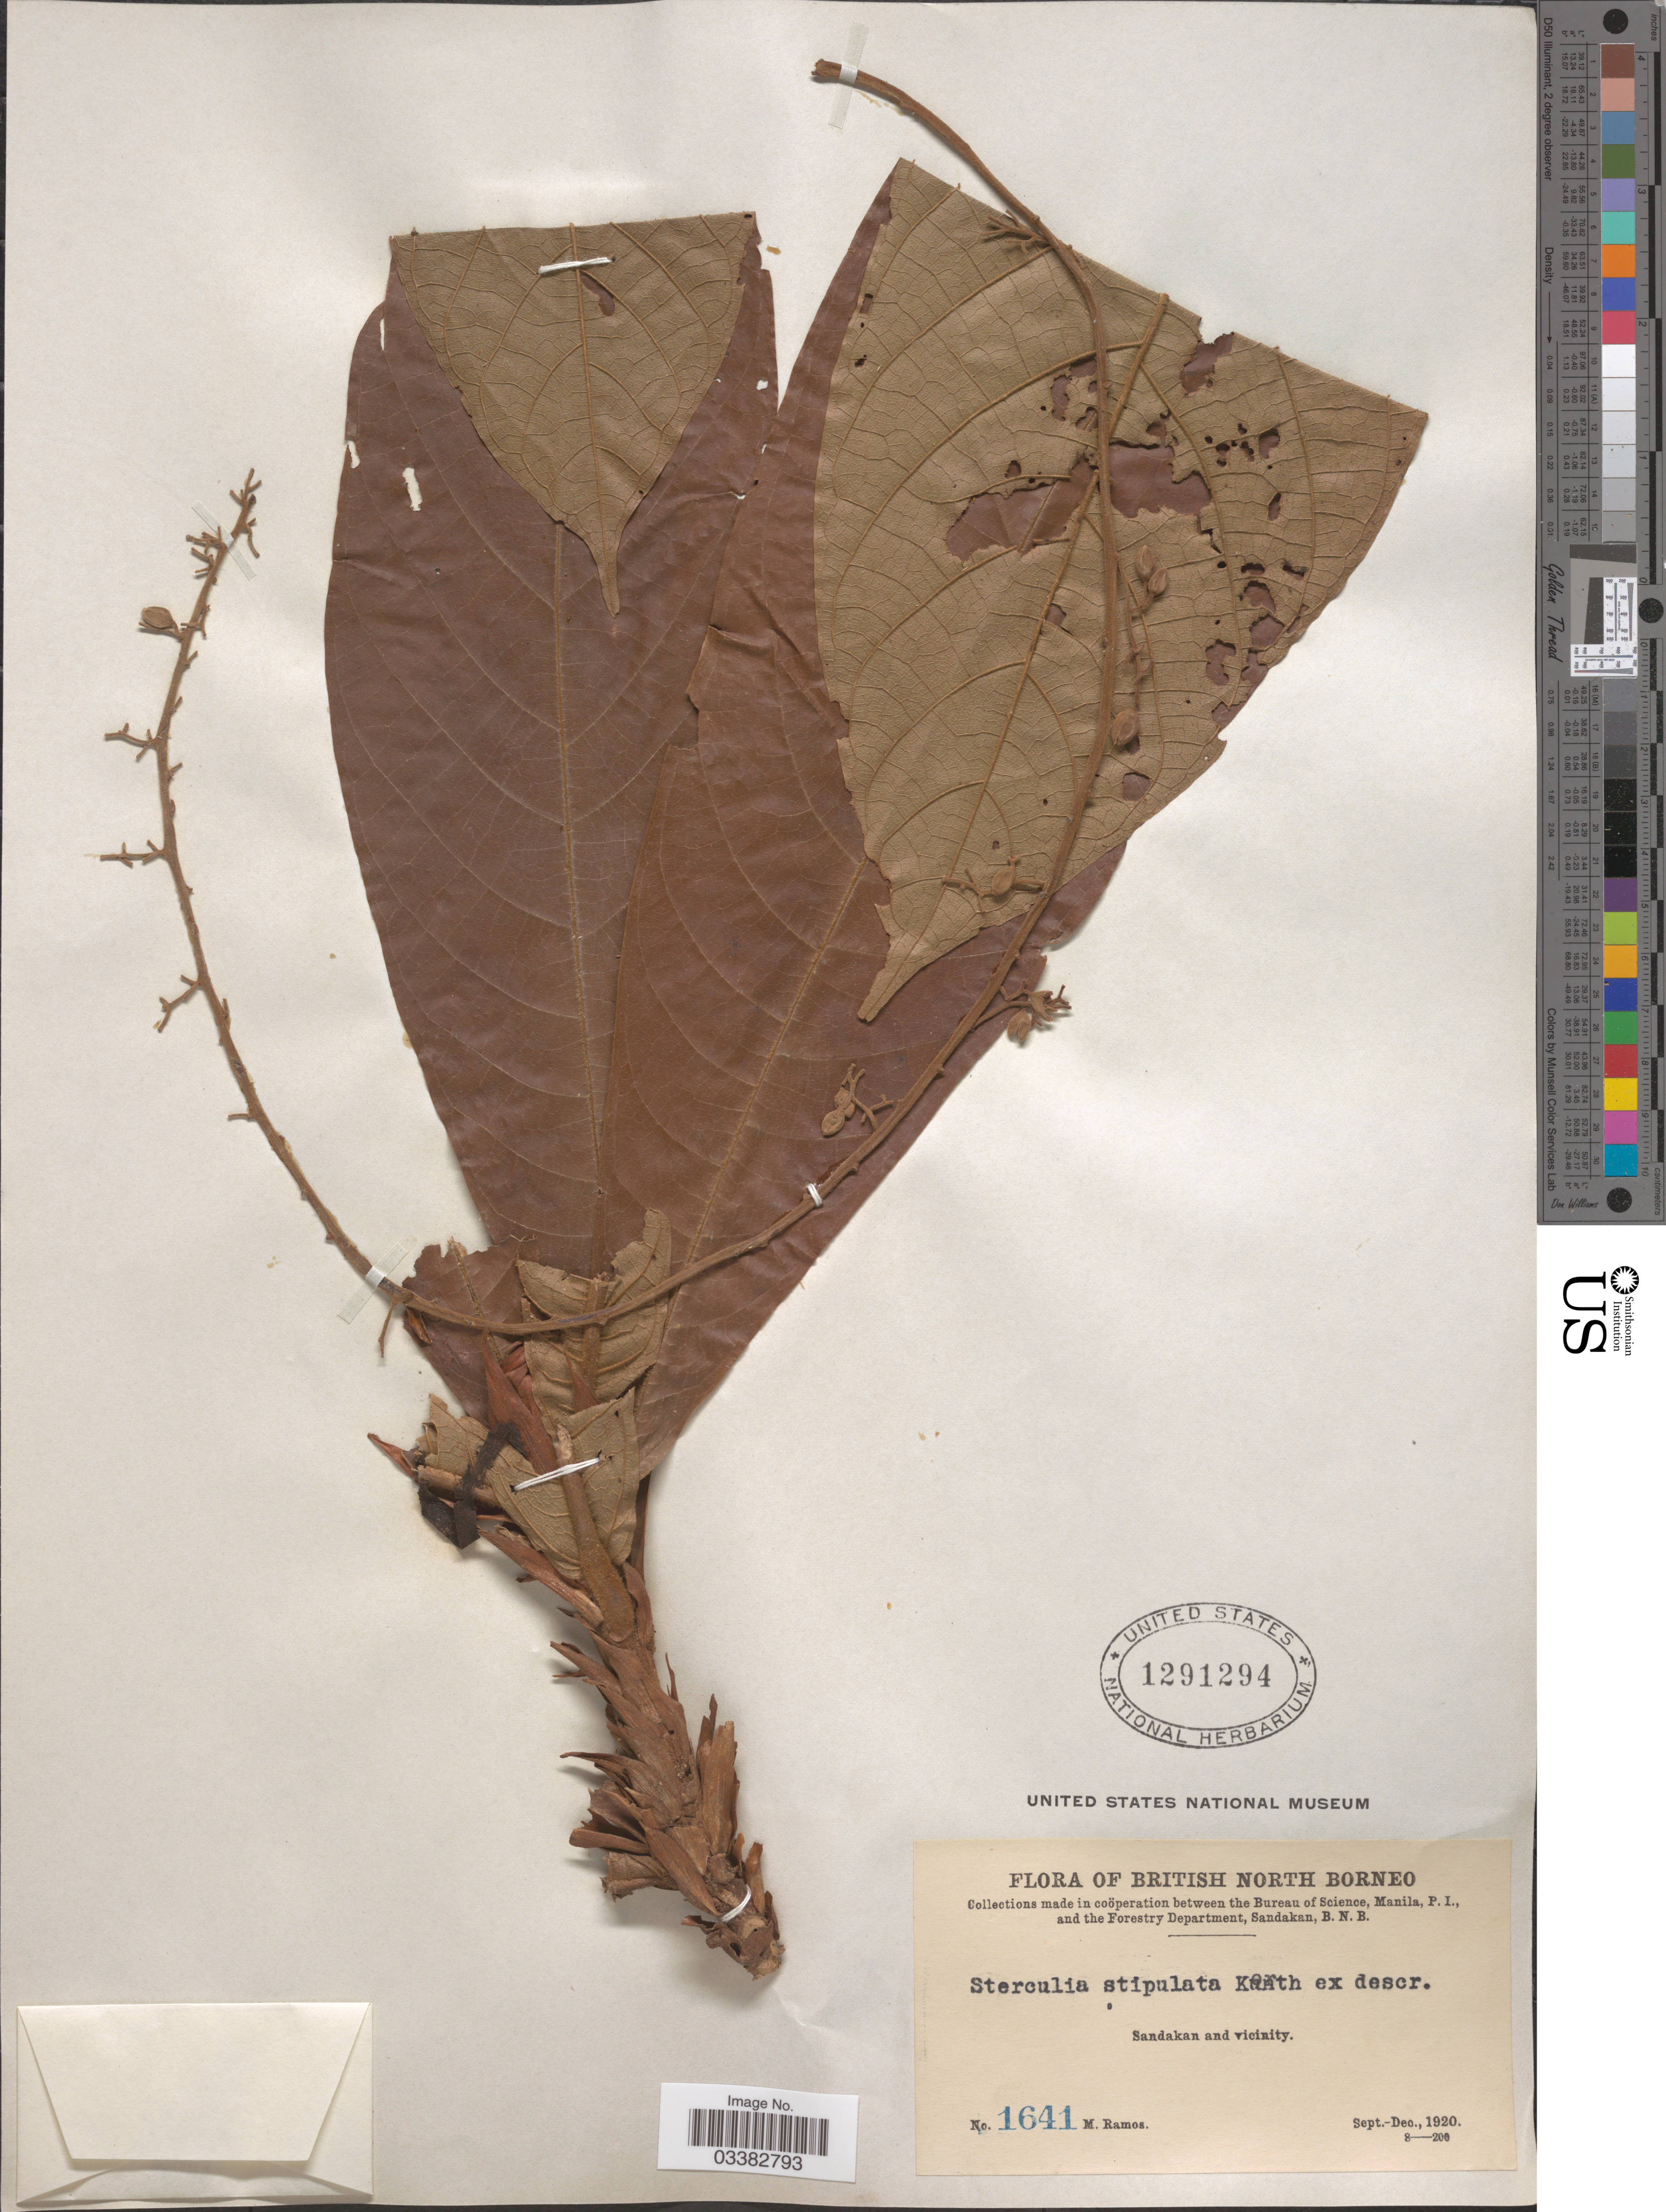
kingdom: Plantae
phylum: Tracheophyta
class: Magnoliopsida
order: Malvales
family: Malvaceae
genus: Sterculia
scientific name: Sterculia stipulata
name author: Korth.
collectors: M. Ramos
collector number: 1641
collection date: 1920-09/1920-12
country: Malaysia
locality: British North Borneo. Sandakan and vicinity.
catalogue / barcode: US 1291294